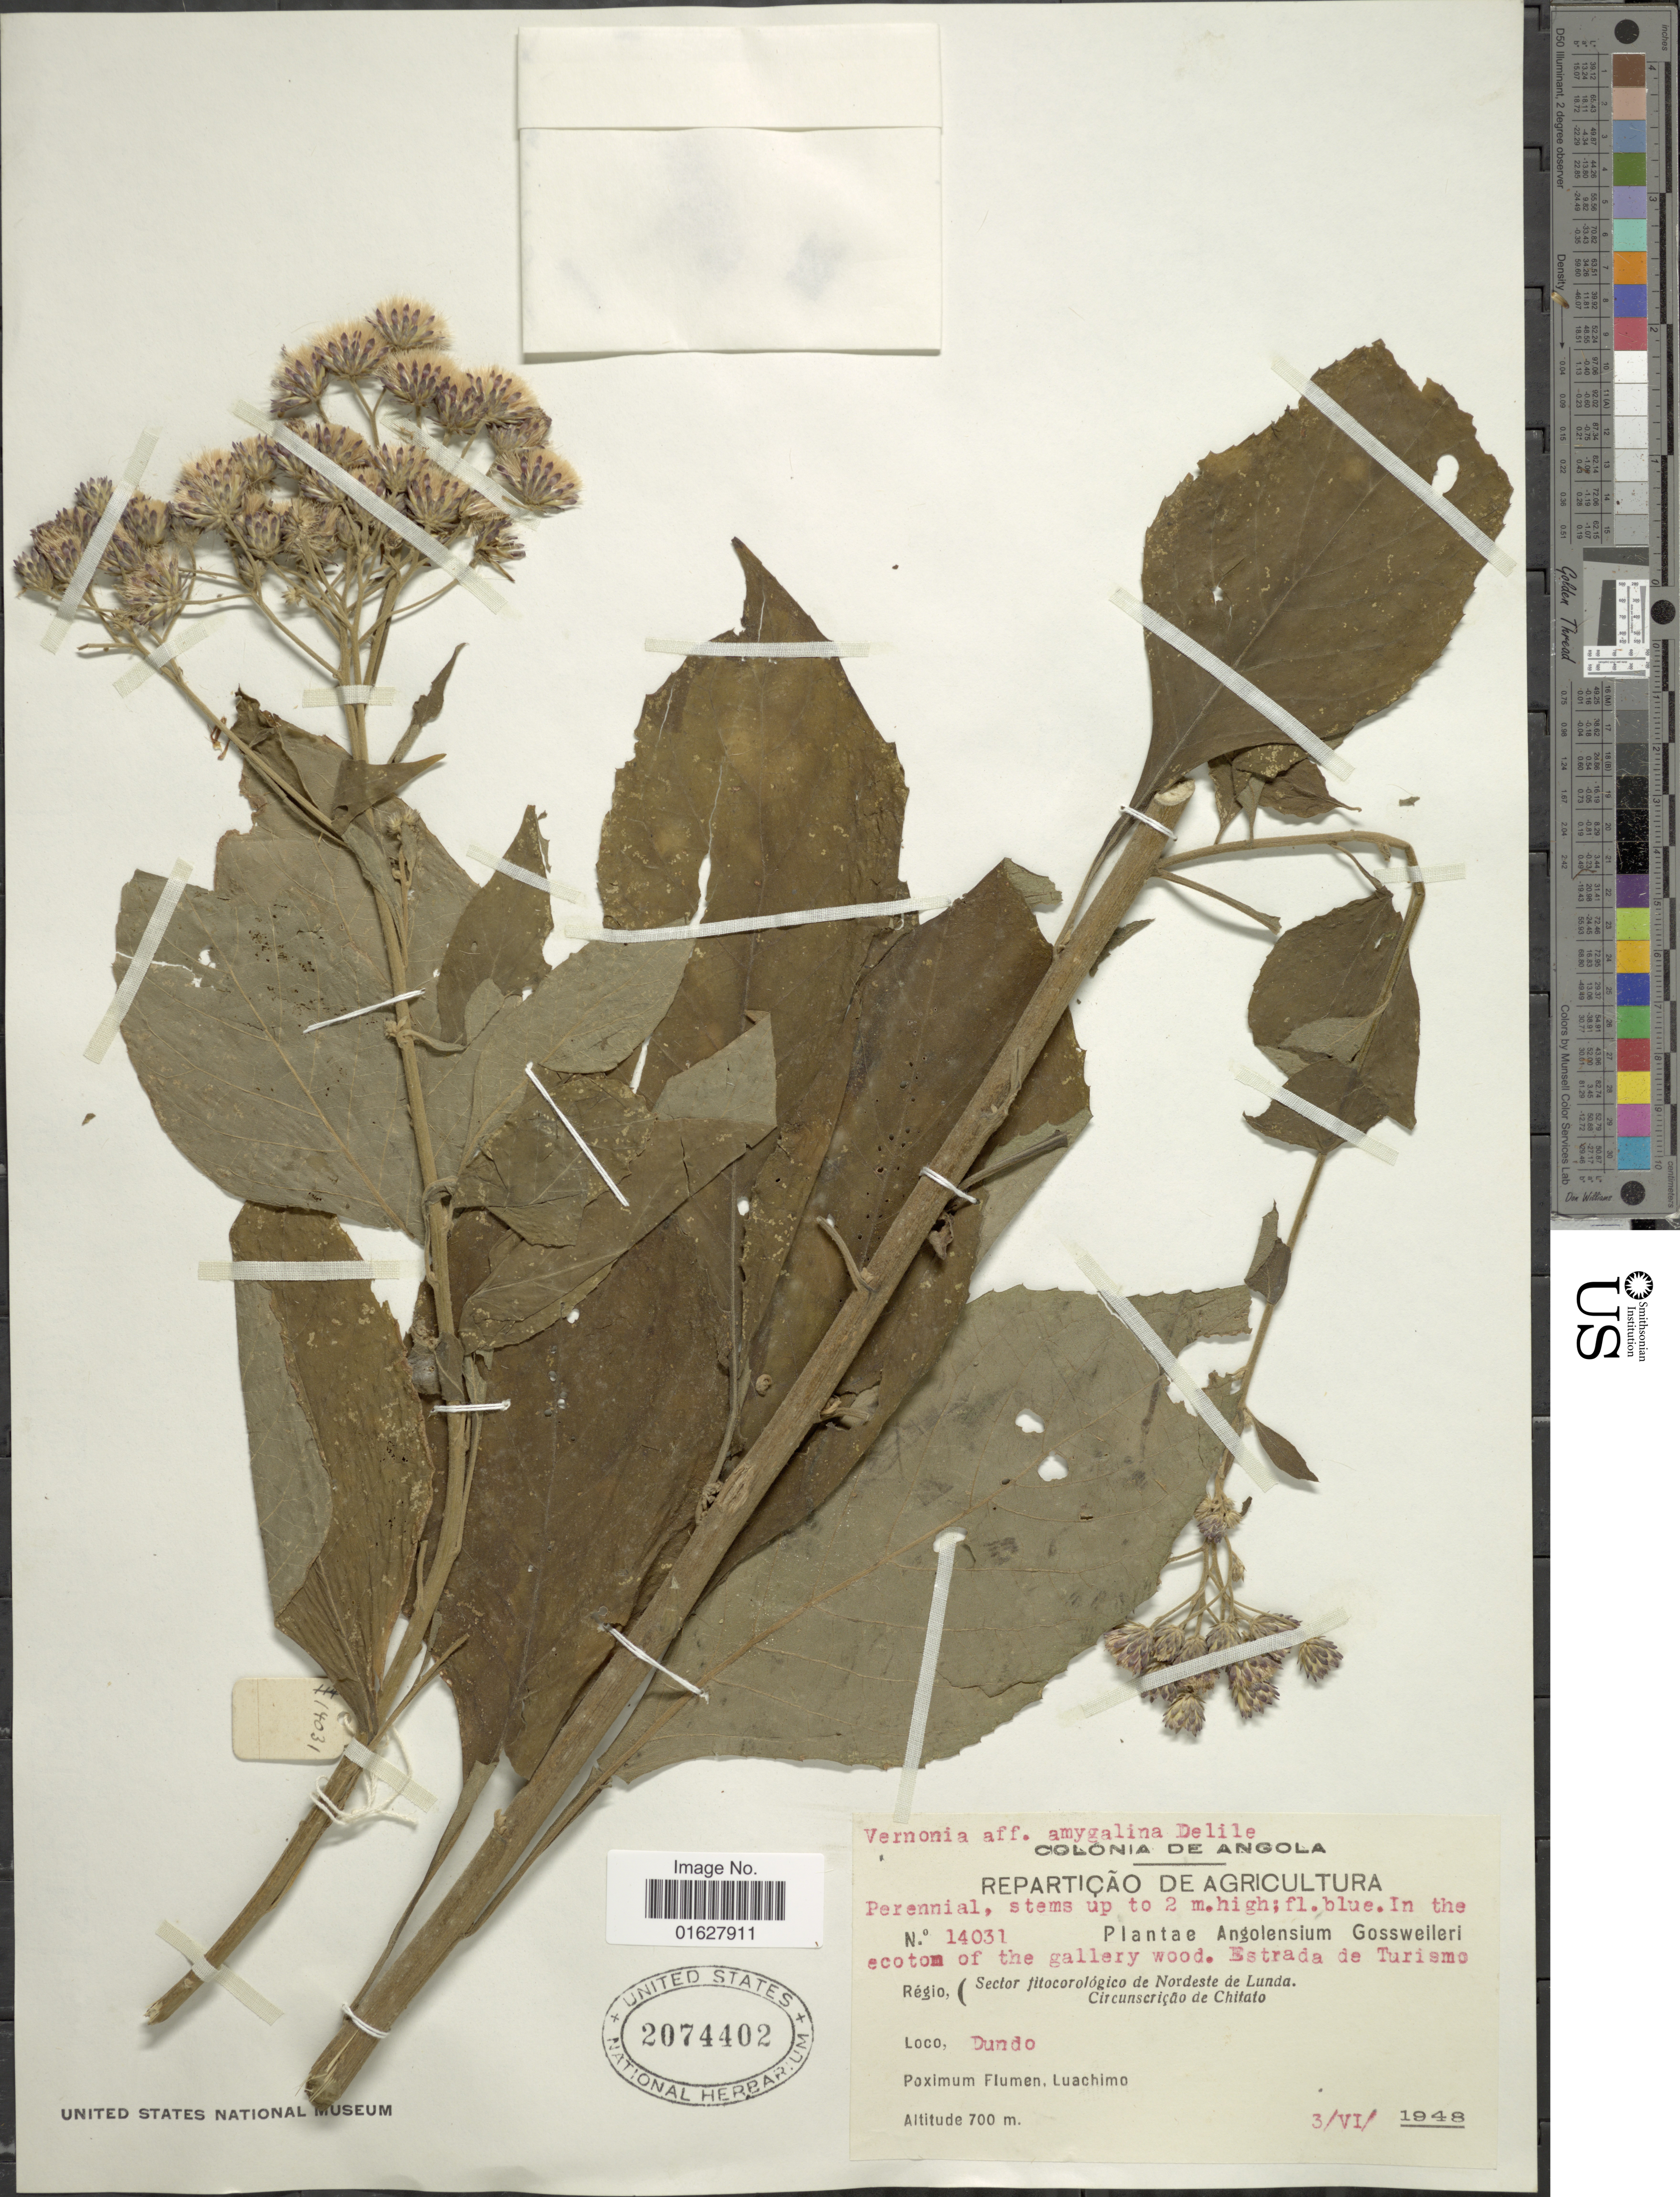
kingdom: Plantae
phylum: Tracheophyta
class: Magnoliopsida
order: Asterales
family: Asteraceae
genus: Vernonia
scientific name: Vernonia sp.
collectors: Artist unknown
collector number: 14031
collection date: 1948-06-03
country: Angola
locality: Perennial, stems up to 2 m. high. In the ecotom of the gallery wood. Estrada de Turismo. Regio, (Sector fitocorologico de Nordeste de Lunda. Circunscricao de Chitato) Loco, Dundo.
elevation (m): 700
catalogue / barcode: US 2074402